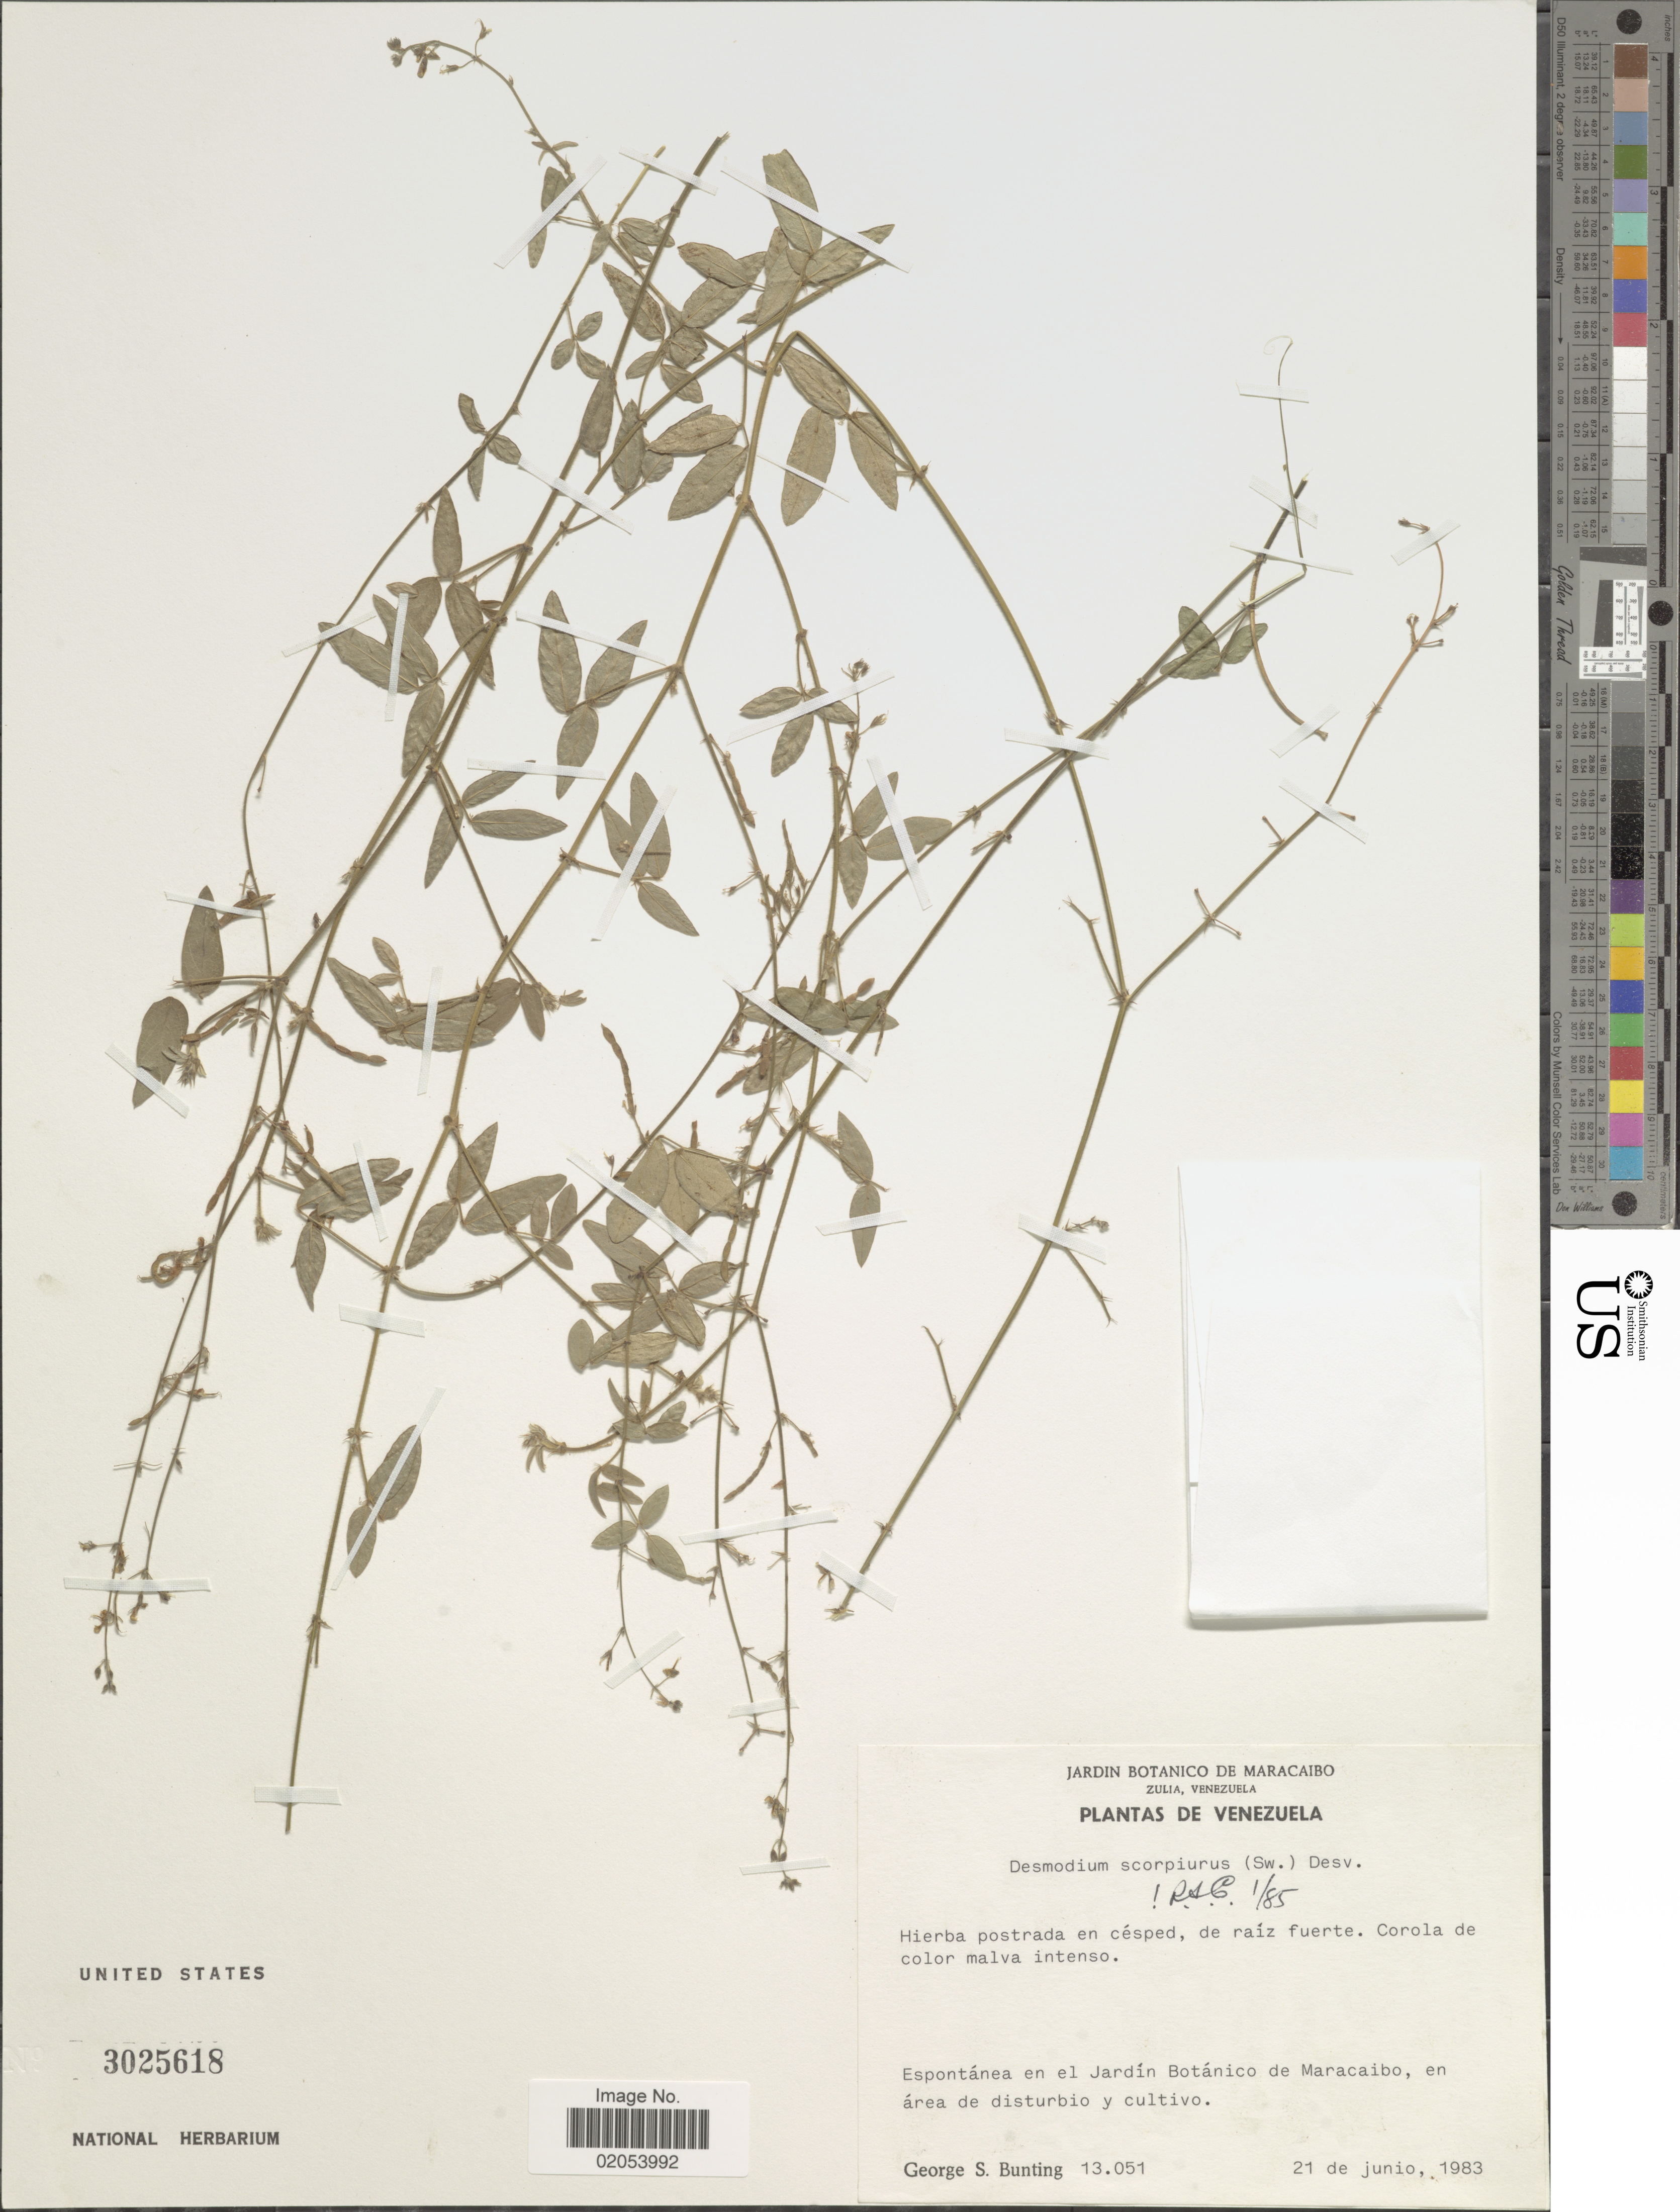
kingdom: Plantae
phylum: Tracheophyta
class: Magnoliopsida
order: Fabales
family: Fabaceae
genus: Desmodium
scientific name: Desmodium scorpiurus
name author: (Sw.) Desv. ex DC.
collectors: G. S. Bunting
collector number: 13051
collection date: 1983-06-21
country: Venezuela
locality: Espontanea en el Jardin Botanico de Maracaibo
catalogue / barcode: US 3025618